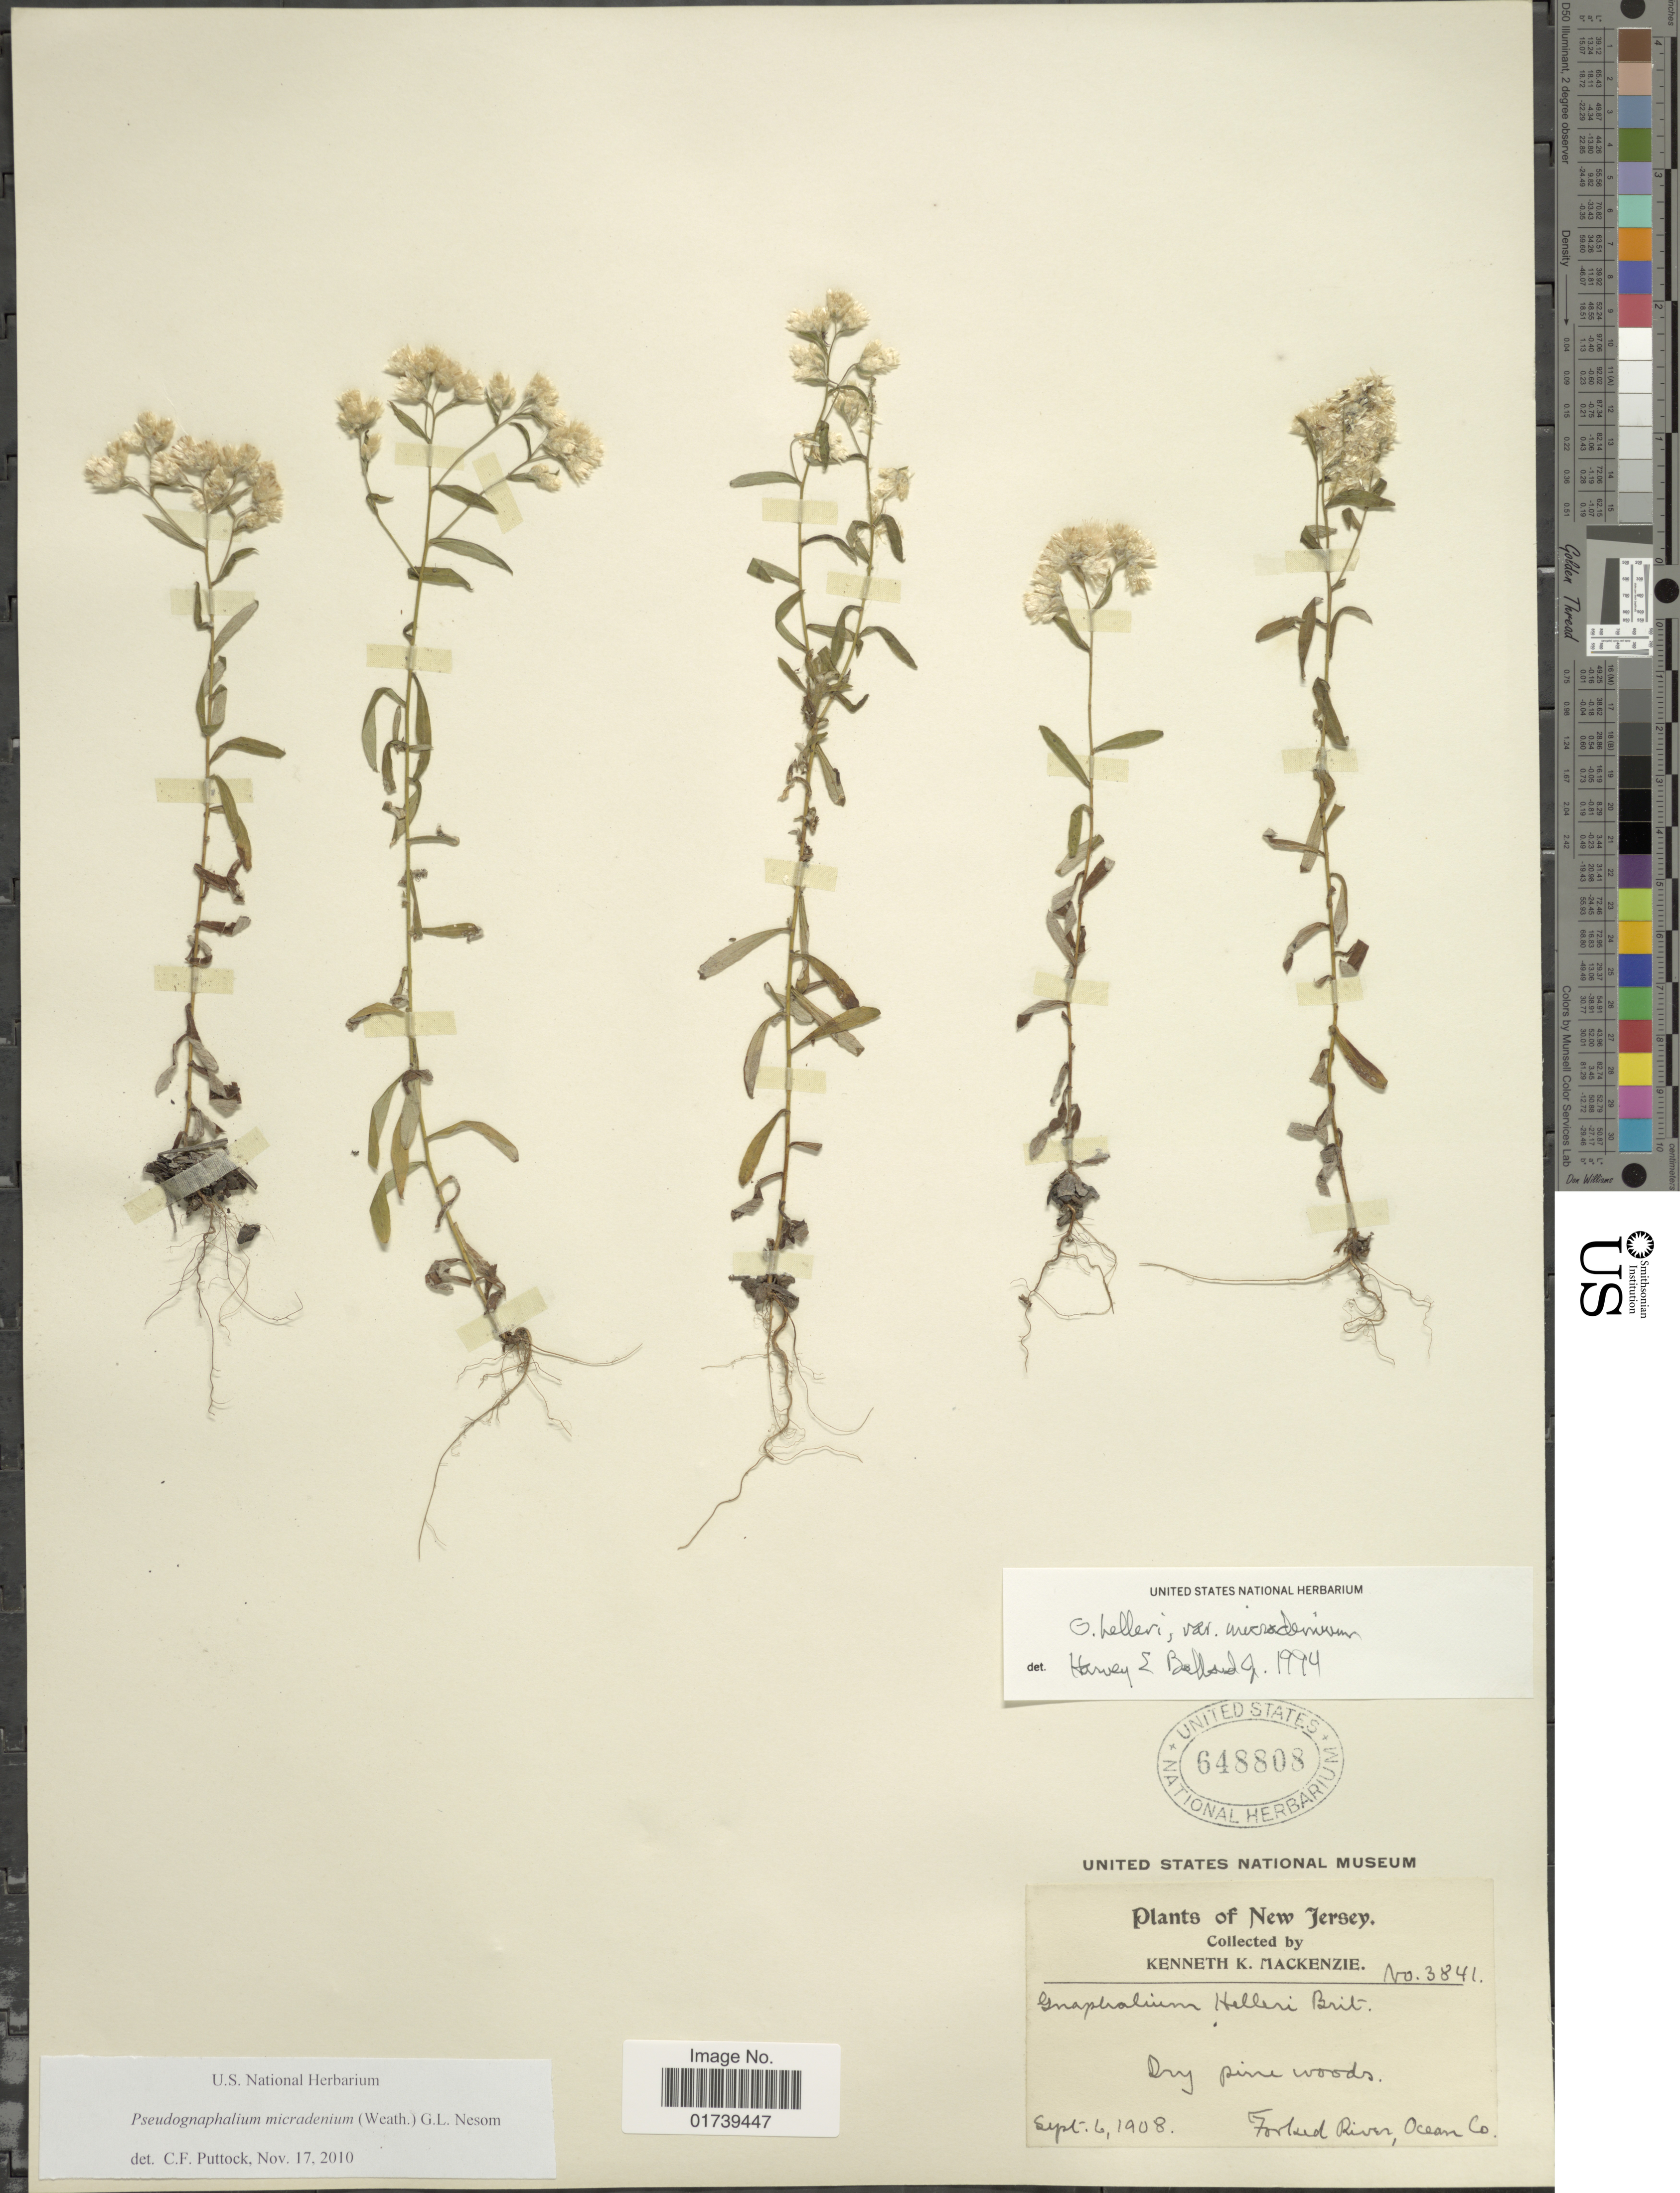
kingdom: Plantae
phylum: Tracheophyta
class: Magnoliopsida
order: Asterales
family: Asteraceae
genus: Pseudognaphalium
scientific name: Pseudognaphalium micradenium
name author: (Weath.) G.L. Nesom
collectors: K. K. Mackenzie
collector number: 3841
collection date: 1908-09-06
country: United States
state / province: New Jersey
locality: Forted River, Ocean Co.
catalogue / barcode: US 648808